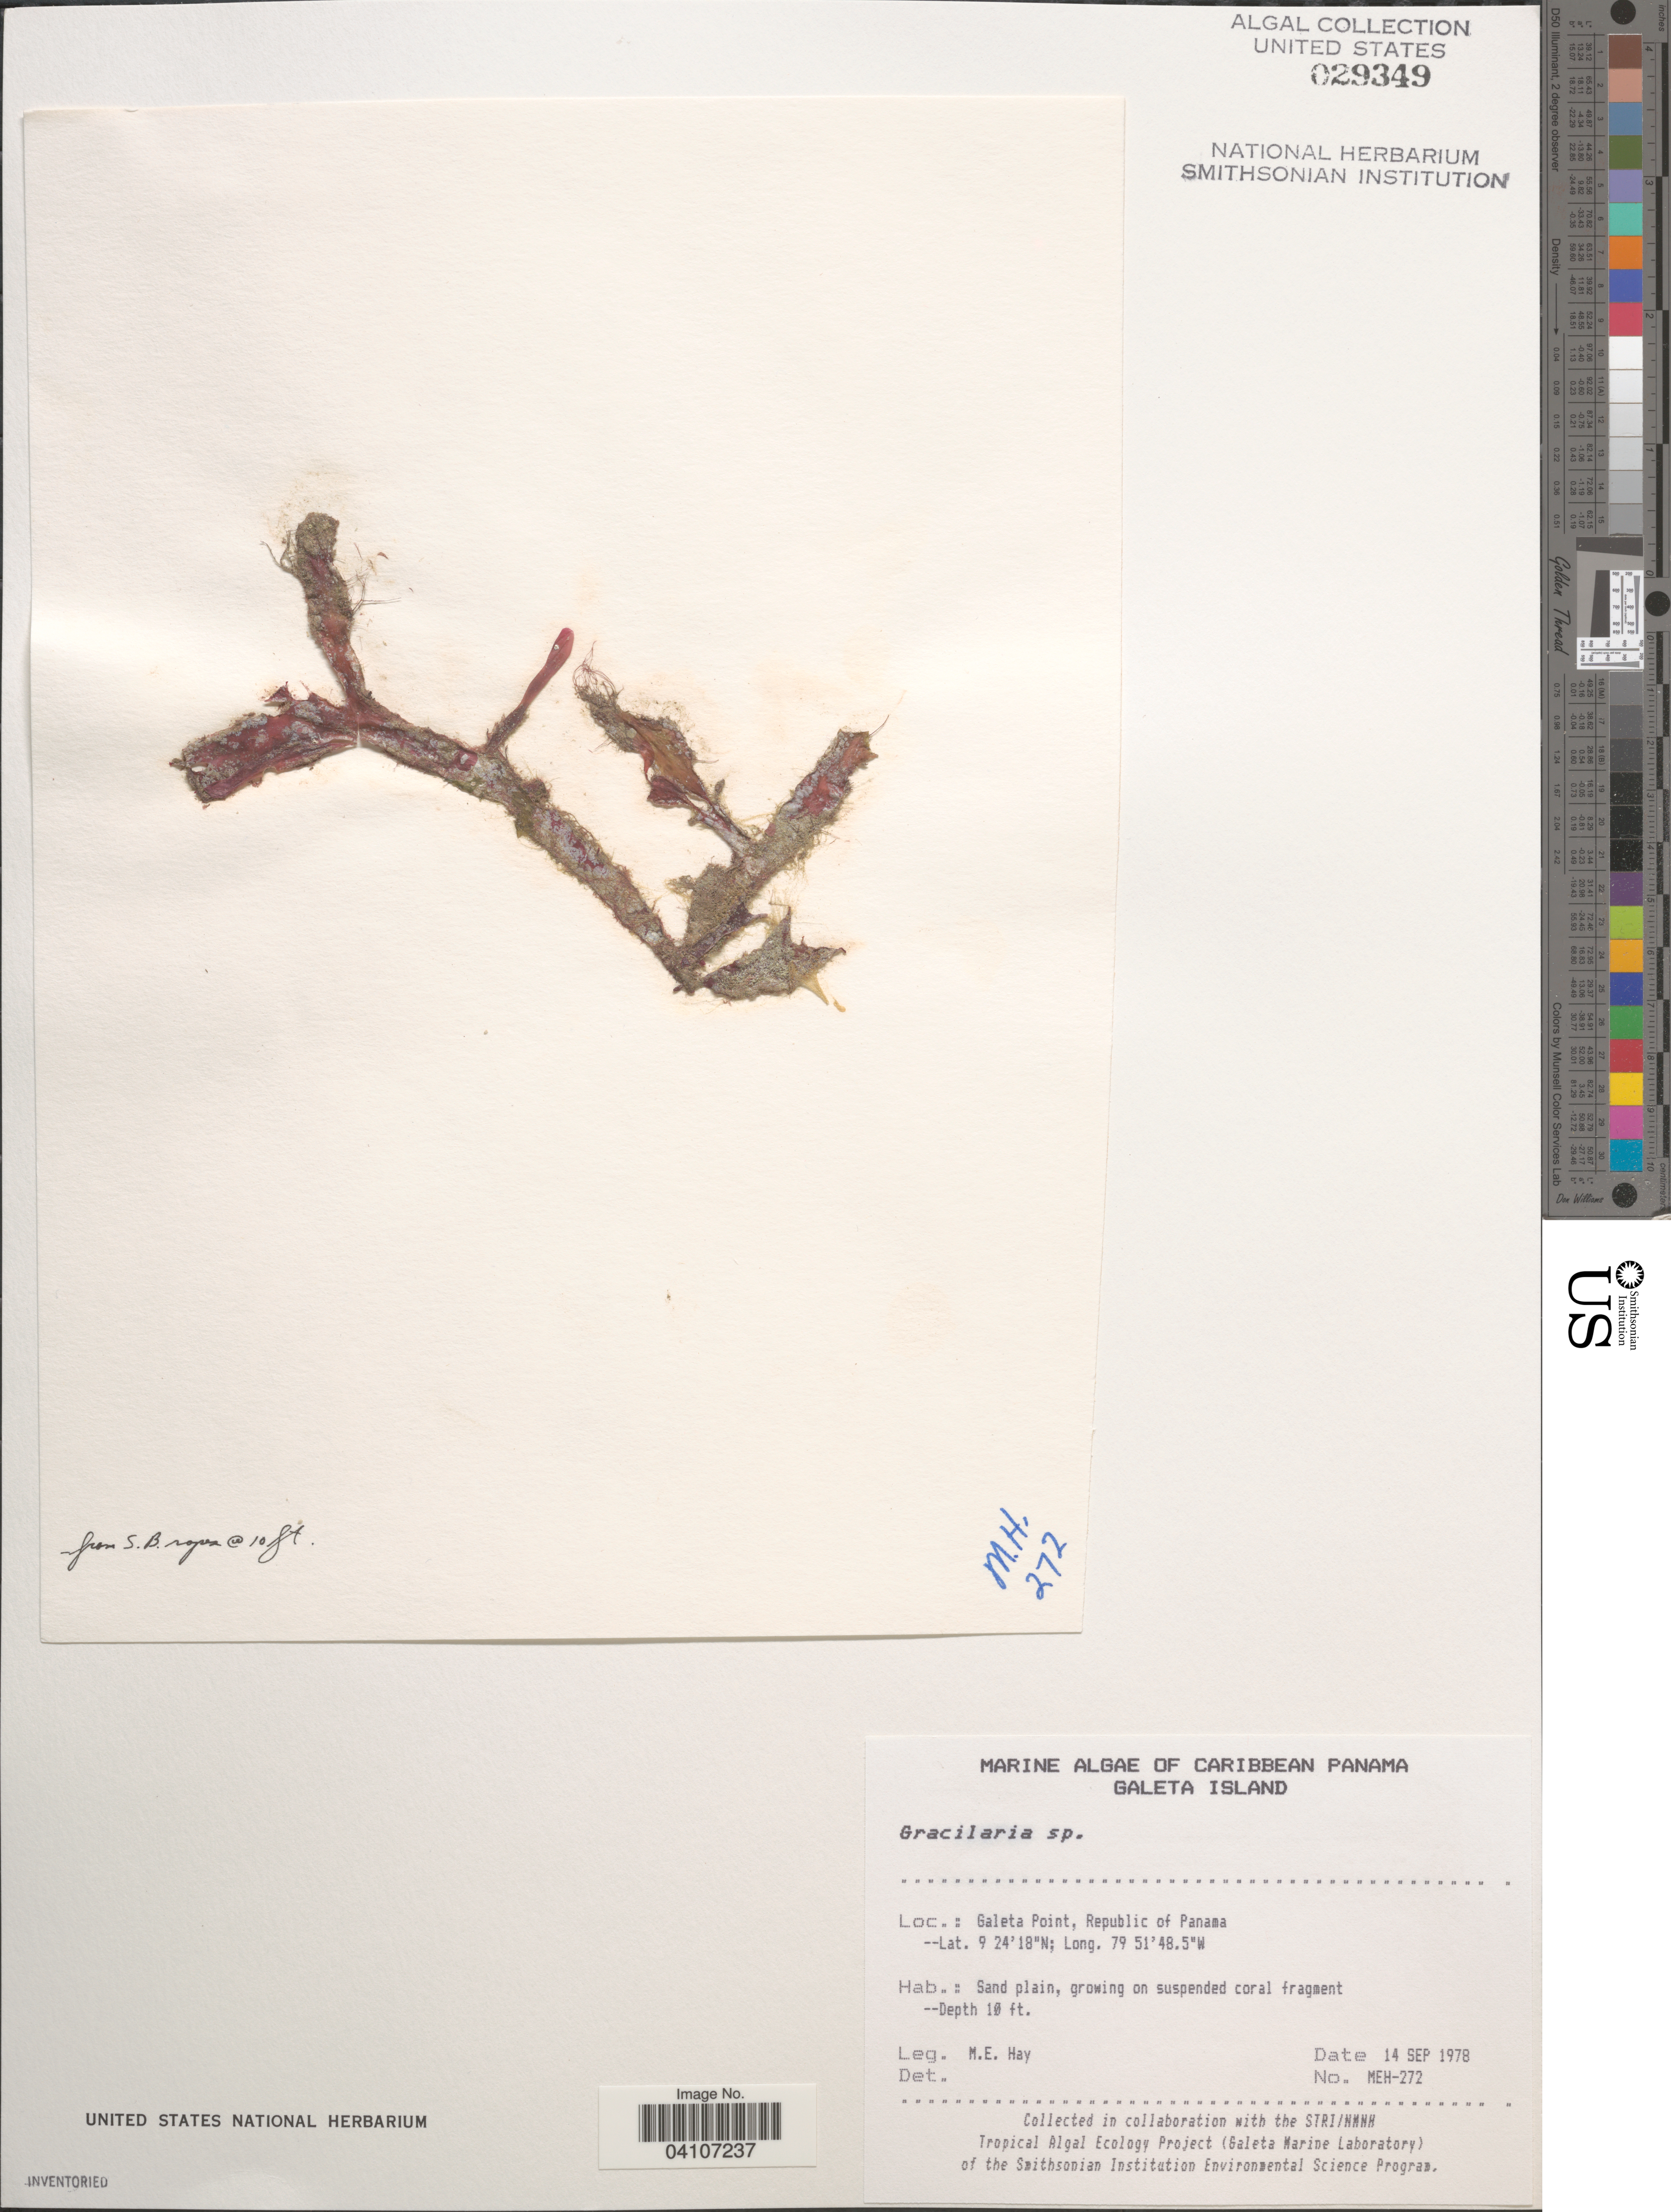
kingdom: Plantae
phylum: Rhodophyta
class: Florideophyceae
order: Gracilariales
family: Gracilariaceae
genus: Gracilaria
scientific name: Gracilaria sp.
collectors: M. E. Hay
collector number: MEH-272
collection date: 1978-09-14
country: Panama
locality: Caribbean Panama. Galeta Island. Galeta Point, Republic of Panama.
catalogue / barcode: US 29349